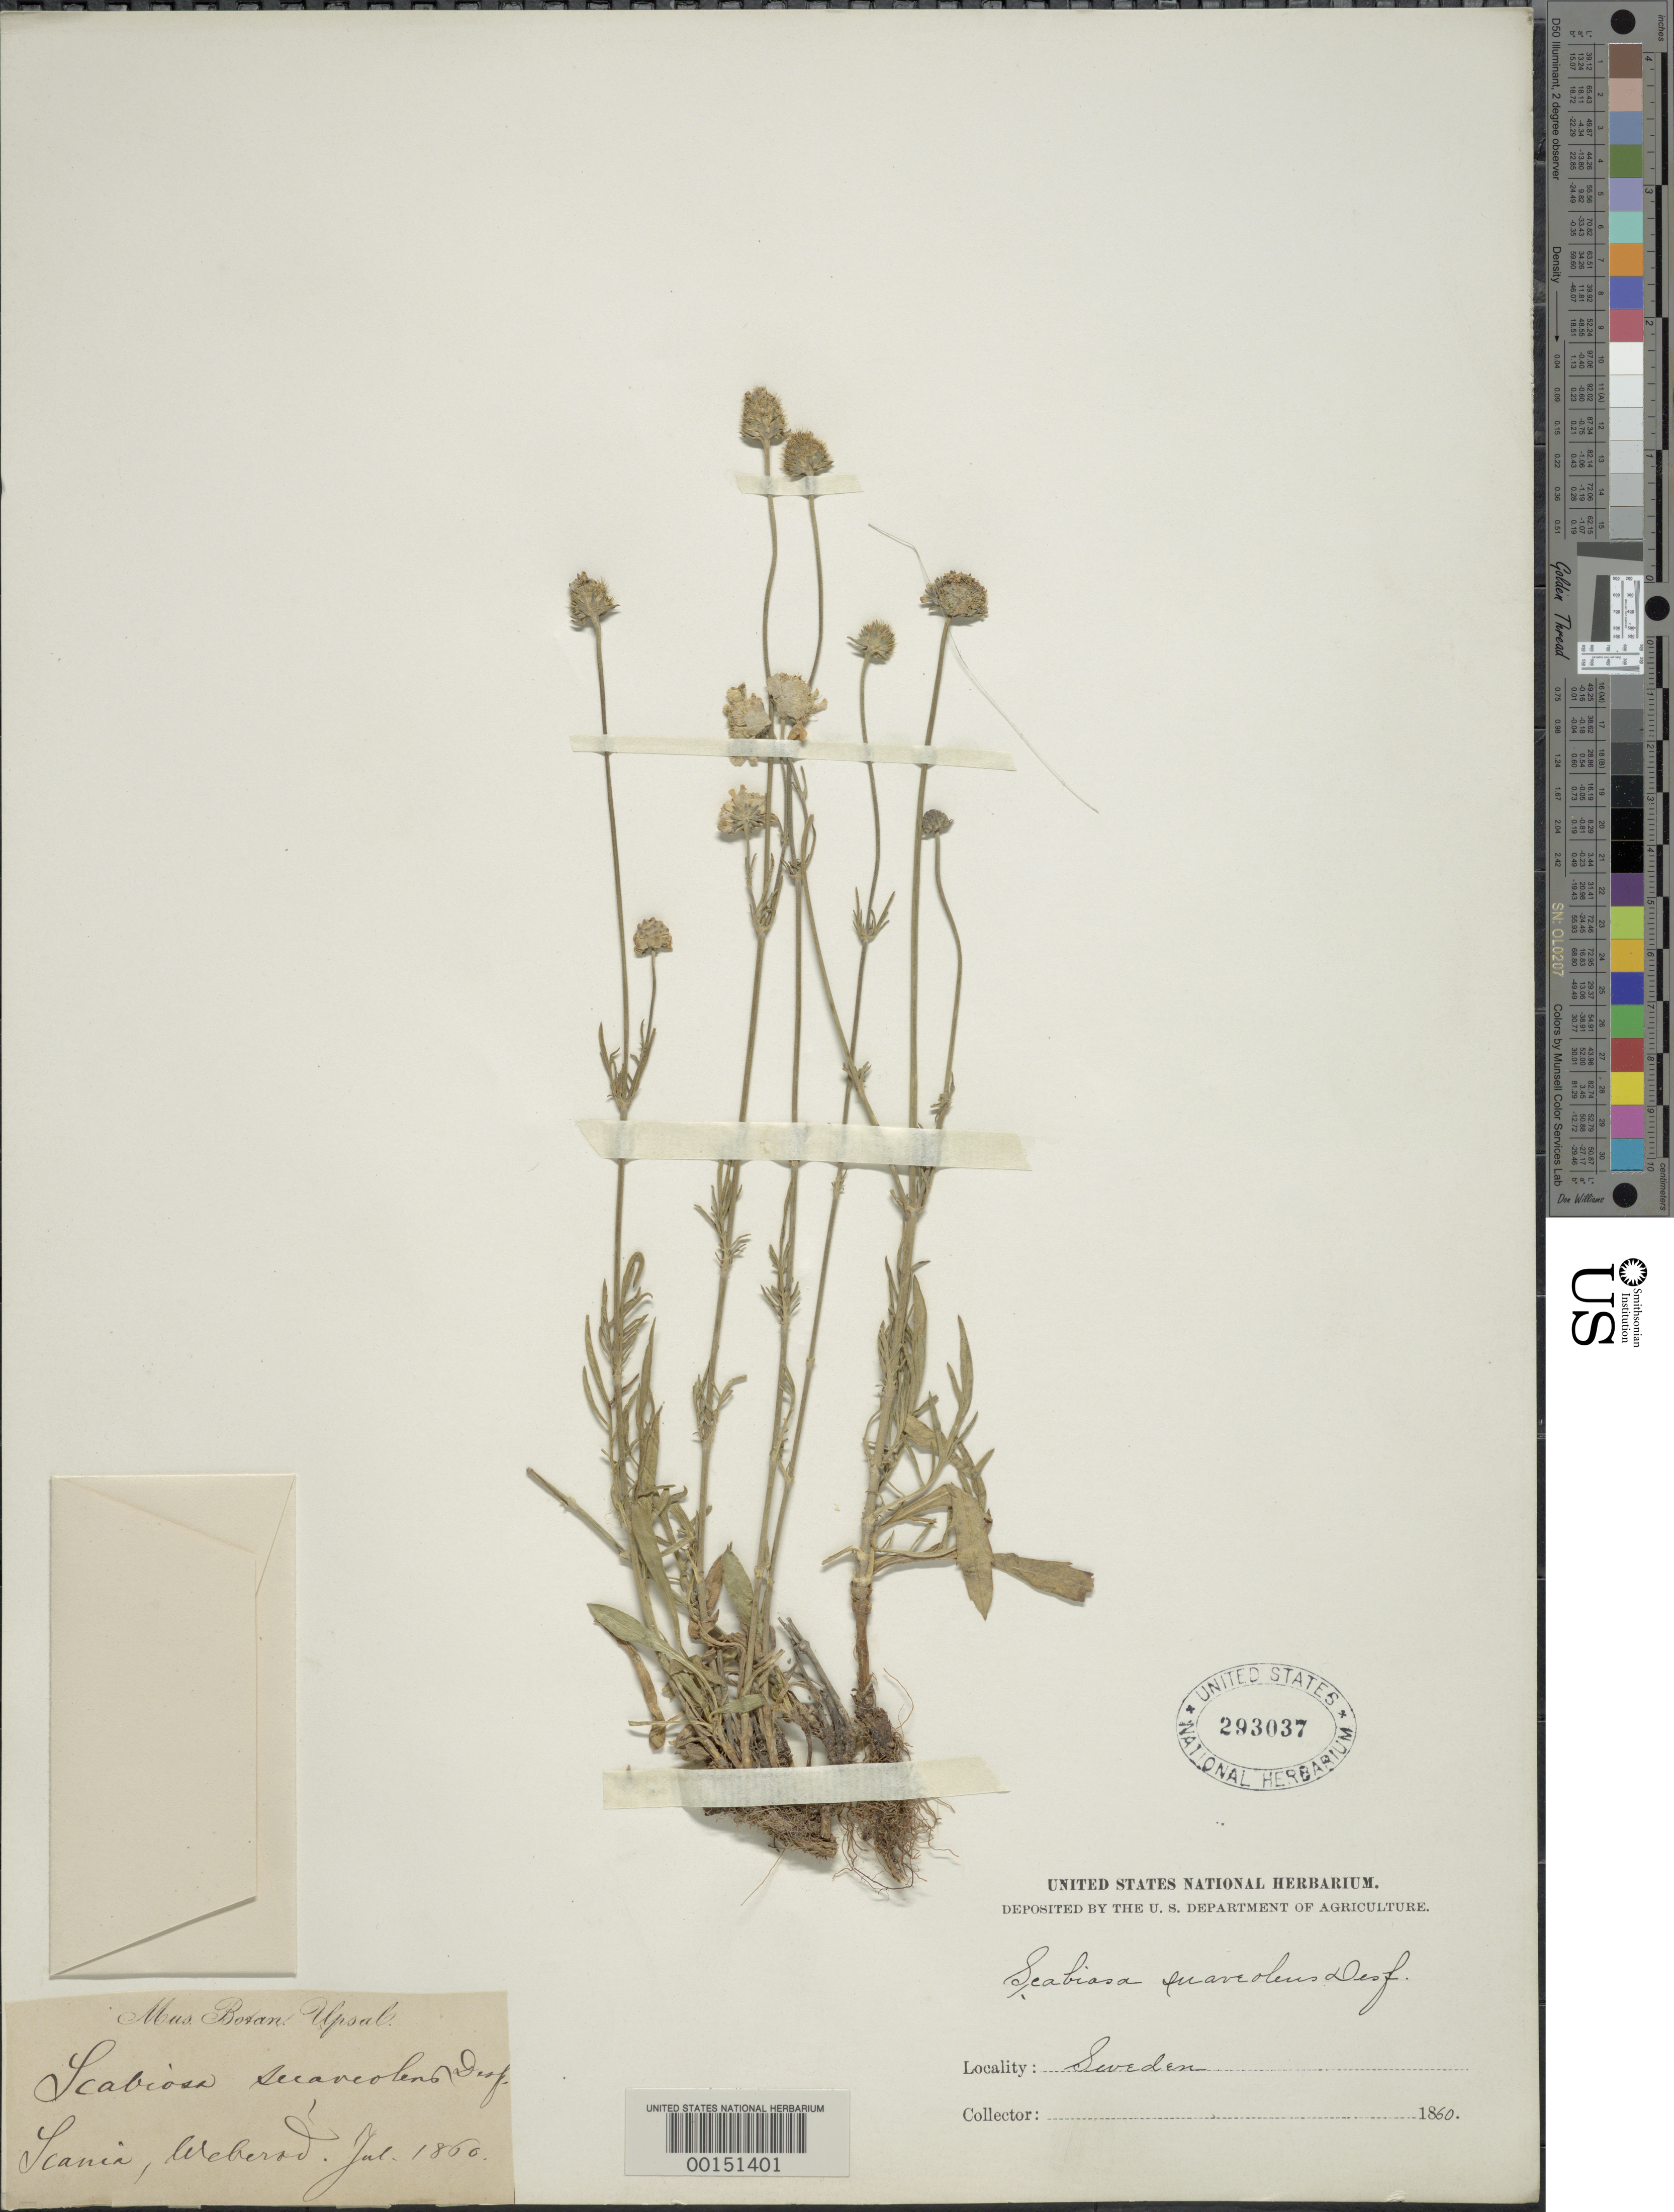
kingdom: Plantae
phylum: Tracheophyta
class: Magnoliopsida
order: Dipsacales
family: Caprifoliaceae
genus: Scabiosa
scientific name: Scabiosa suaveoleus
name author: Desf.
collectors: -. Upsal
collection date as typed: Jul 1860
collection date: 1860-07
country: Sweden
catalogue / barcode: US 293037